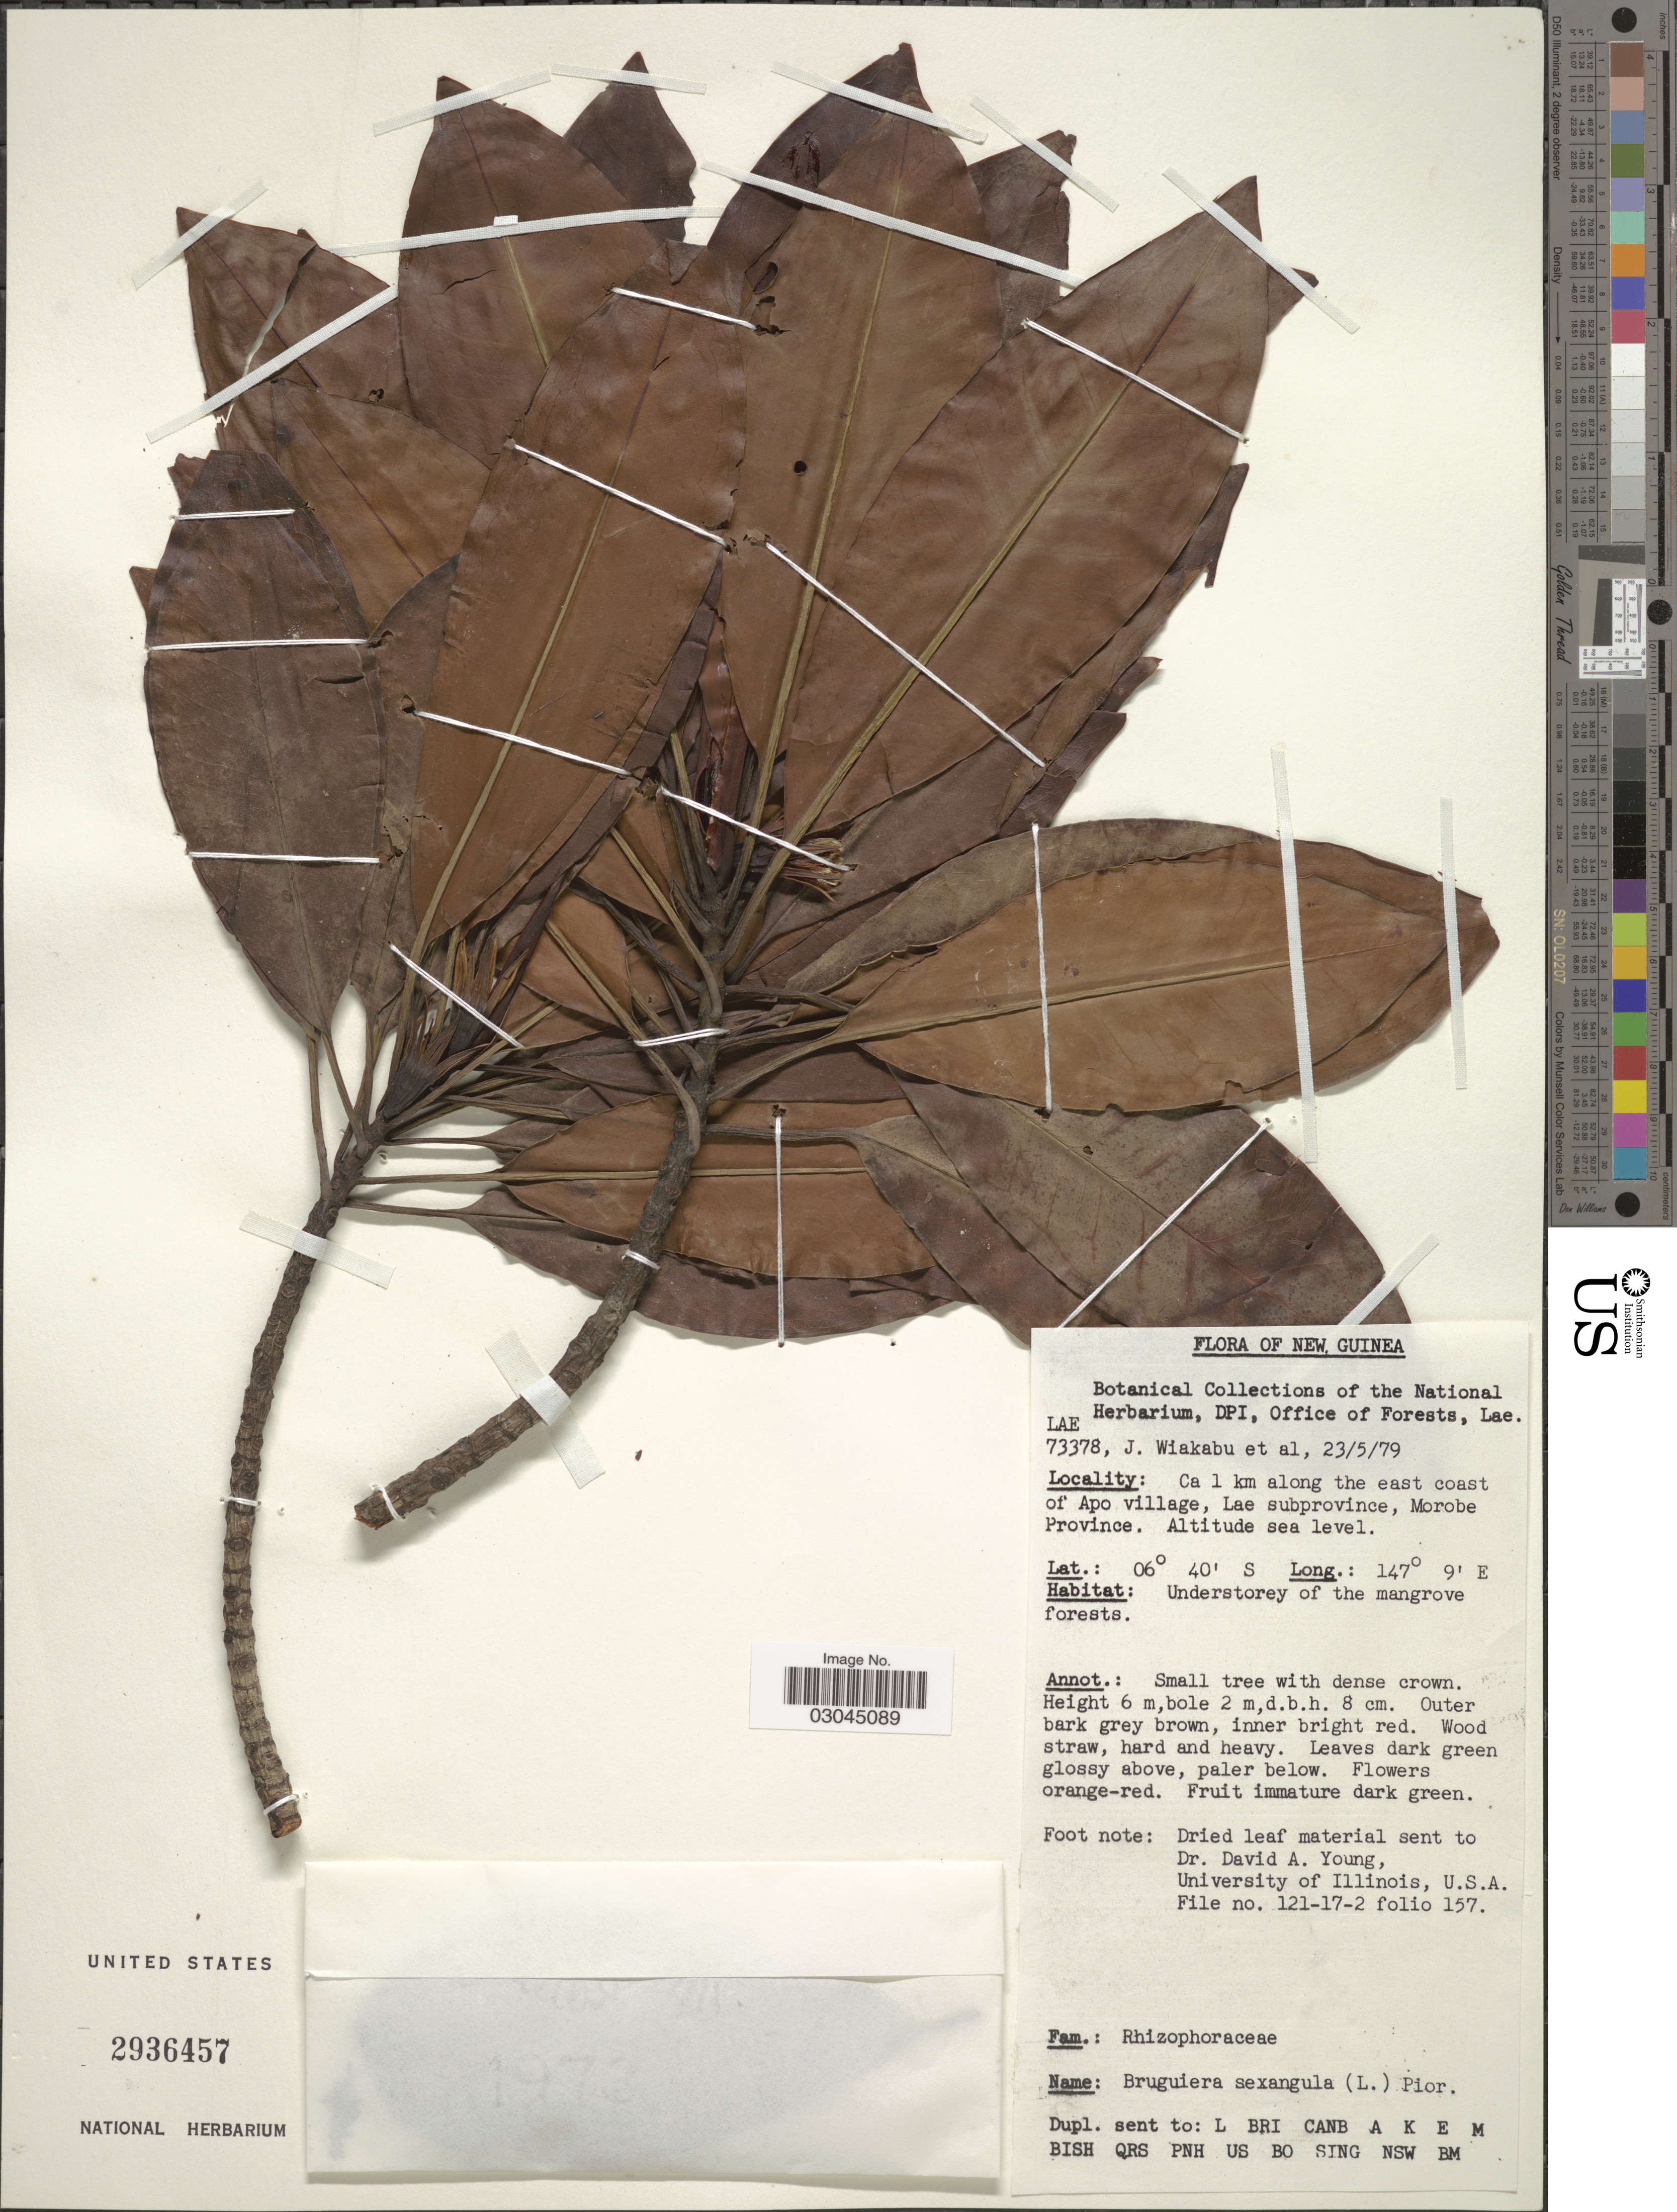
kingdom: Plantae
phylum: Tracheophyta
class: Magnoliopsida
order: Malpighiales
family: Rhizophoraceae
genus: Bruguiera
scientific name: Bruguiera sexangula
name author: (Lour.) Poir.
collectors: J. Wiakabu & et al.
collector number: LAE 73378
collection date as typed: Transcribed d/m/y: 23/5/79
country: Papua New Guinea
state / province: Morobe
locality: New Guinea, Ca 1 km along the east coast of Apo village, Lae subprovince, Morobe Province.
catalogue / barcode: US 2936457